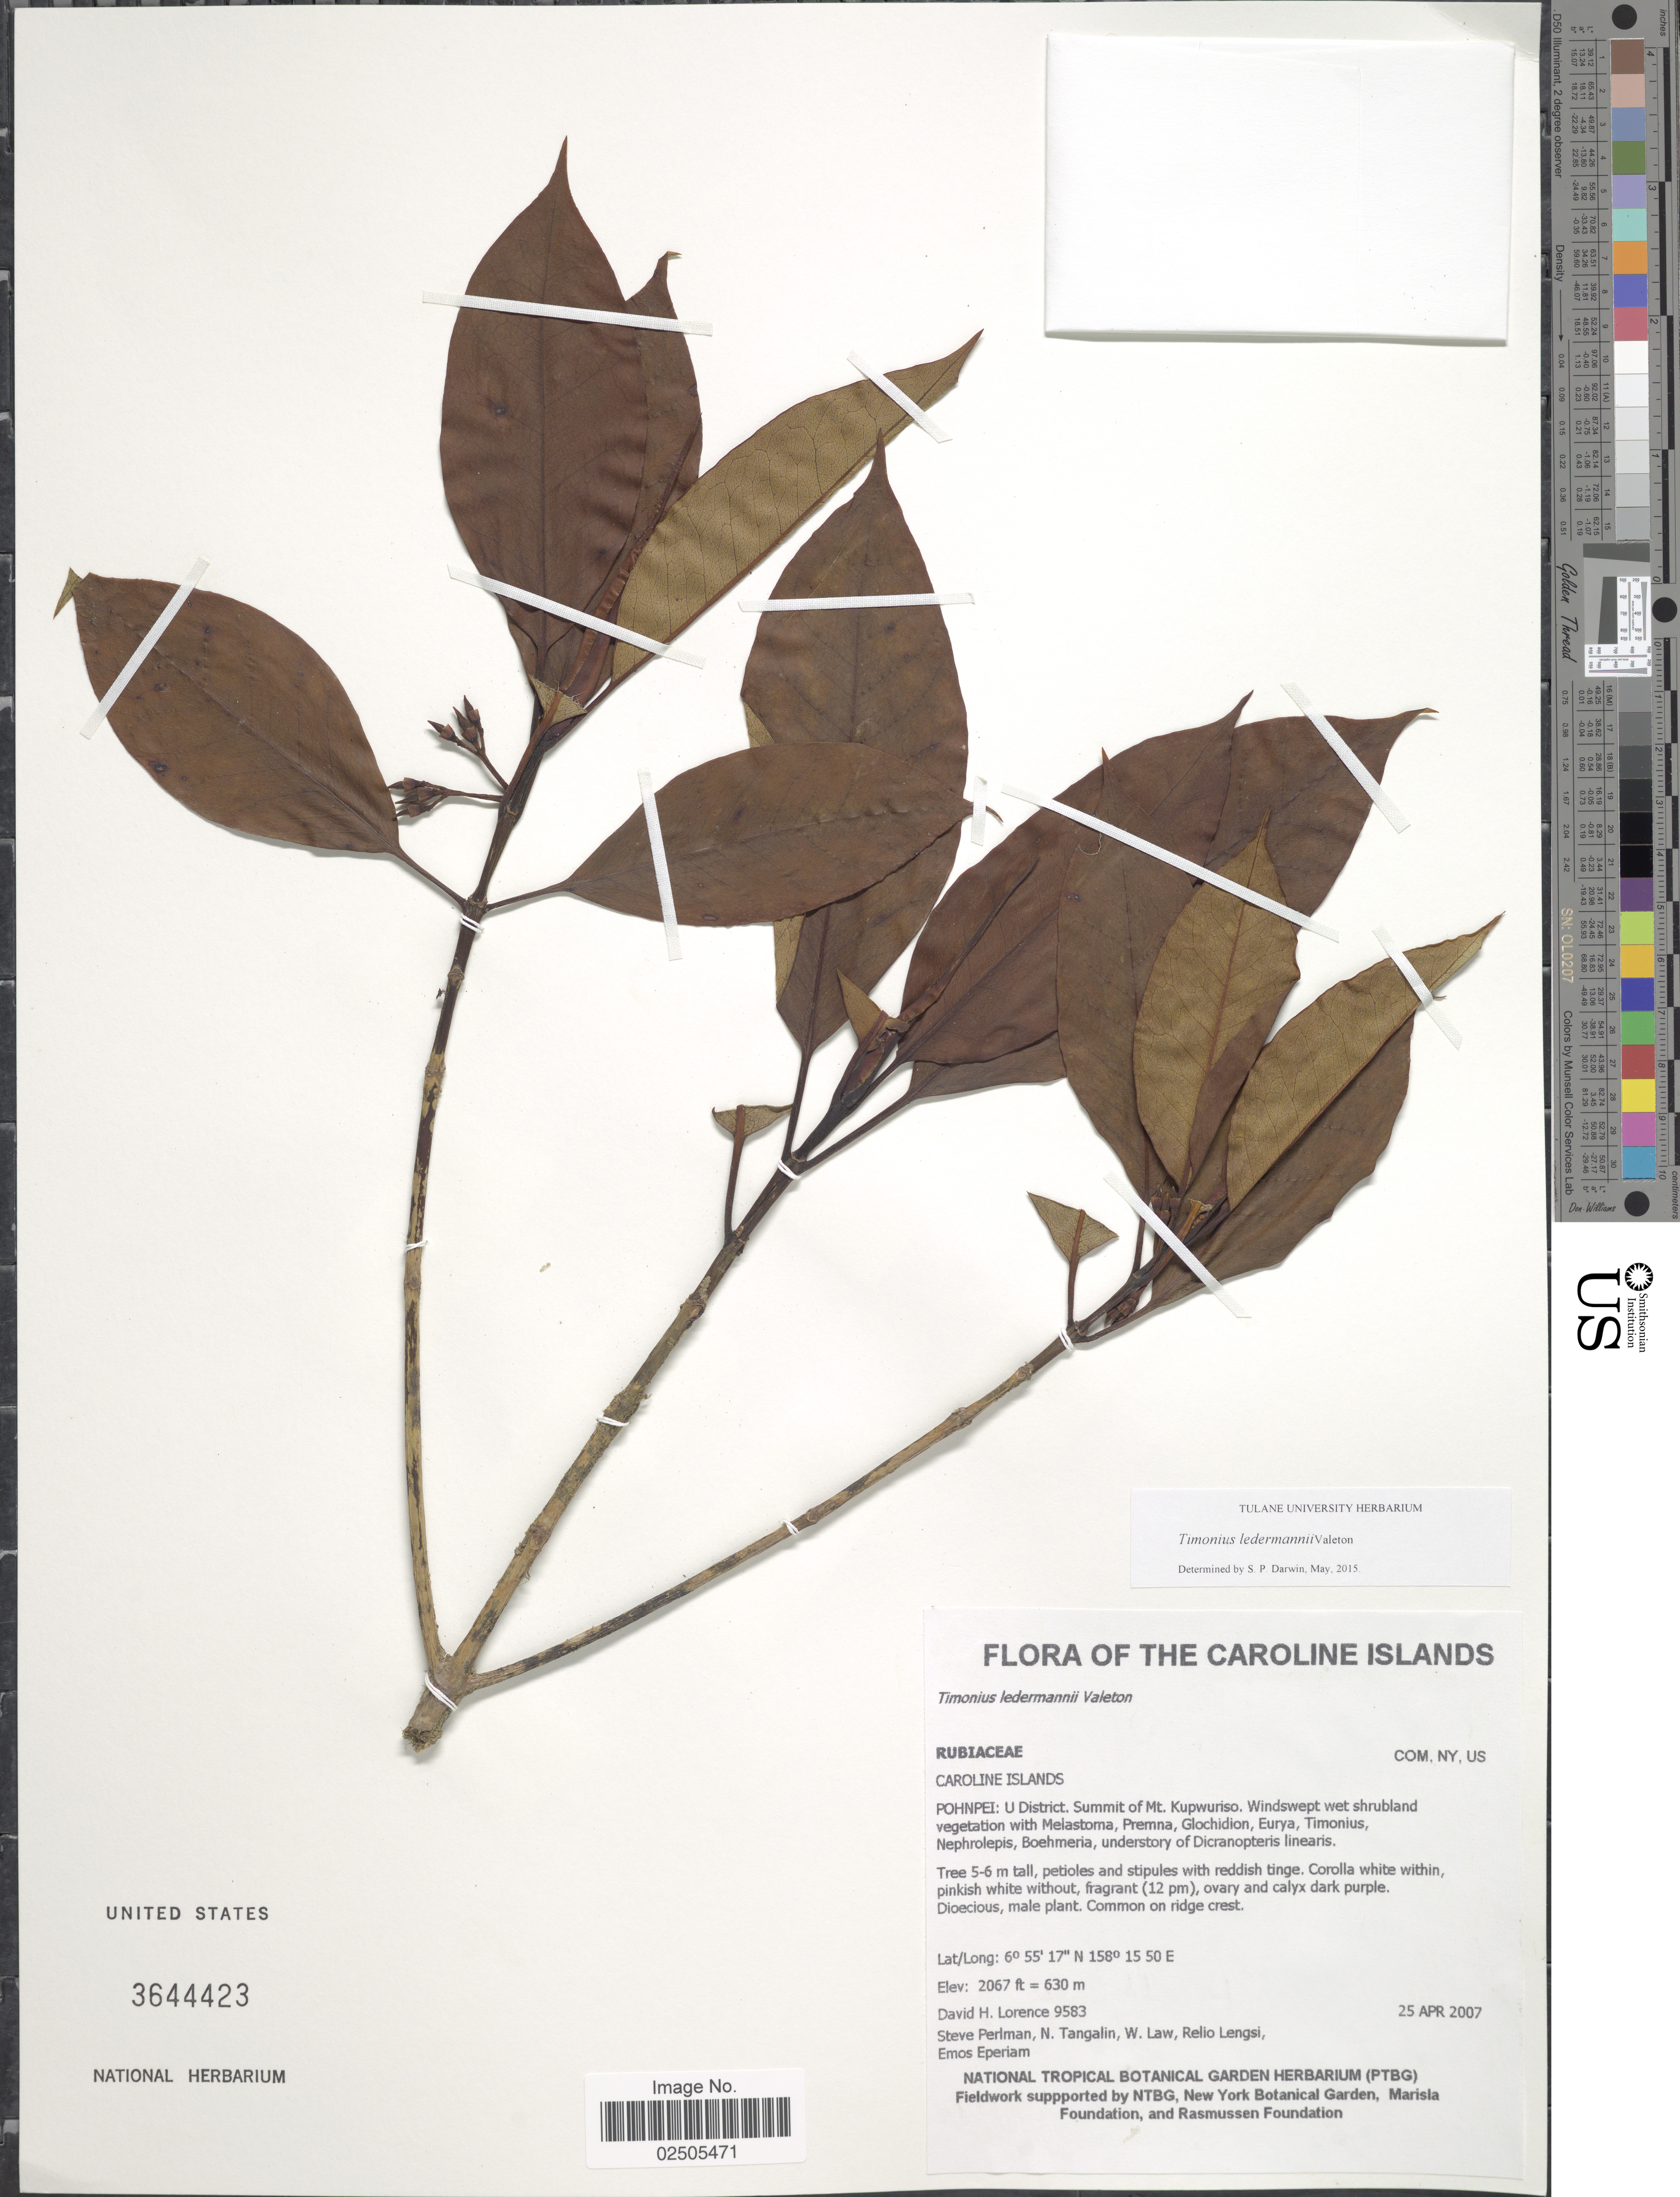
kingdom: Plantae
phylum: Tracheophyta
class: Magnoliopsida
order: Gentianales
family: Rubiaceae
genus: Timonius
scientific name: Timonius ledermannii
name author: Valeton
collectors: D. Lorence, S. Perlman, N. Tangalin, W. Law & et al.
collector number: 9583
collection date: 2007-04-25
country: Micronesia, Federated States of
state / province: Pohnpei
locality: The Caroline Islands, U District. Summit of Mt. Kupwuriso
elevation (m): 630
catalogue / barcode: US 3644423